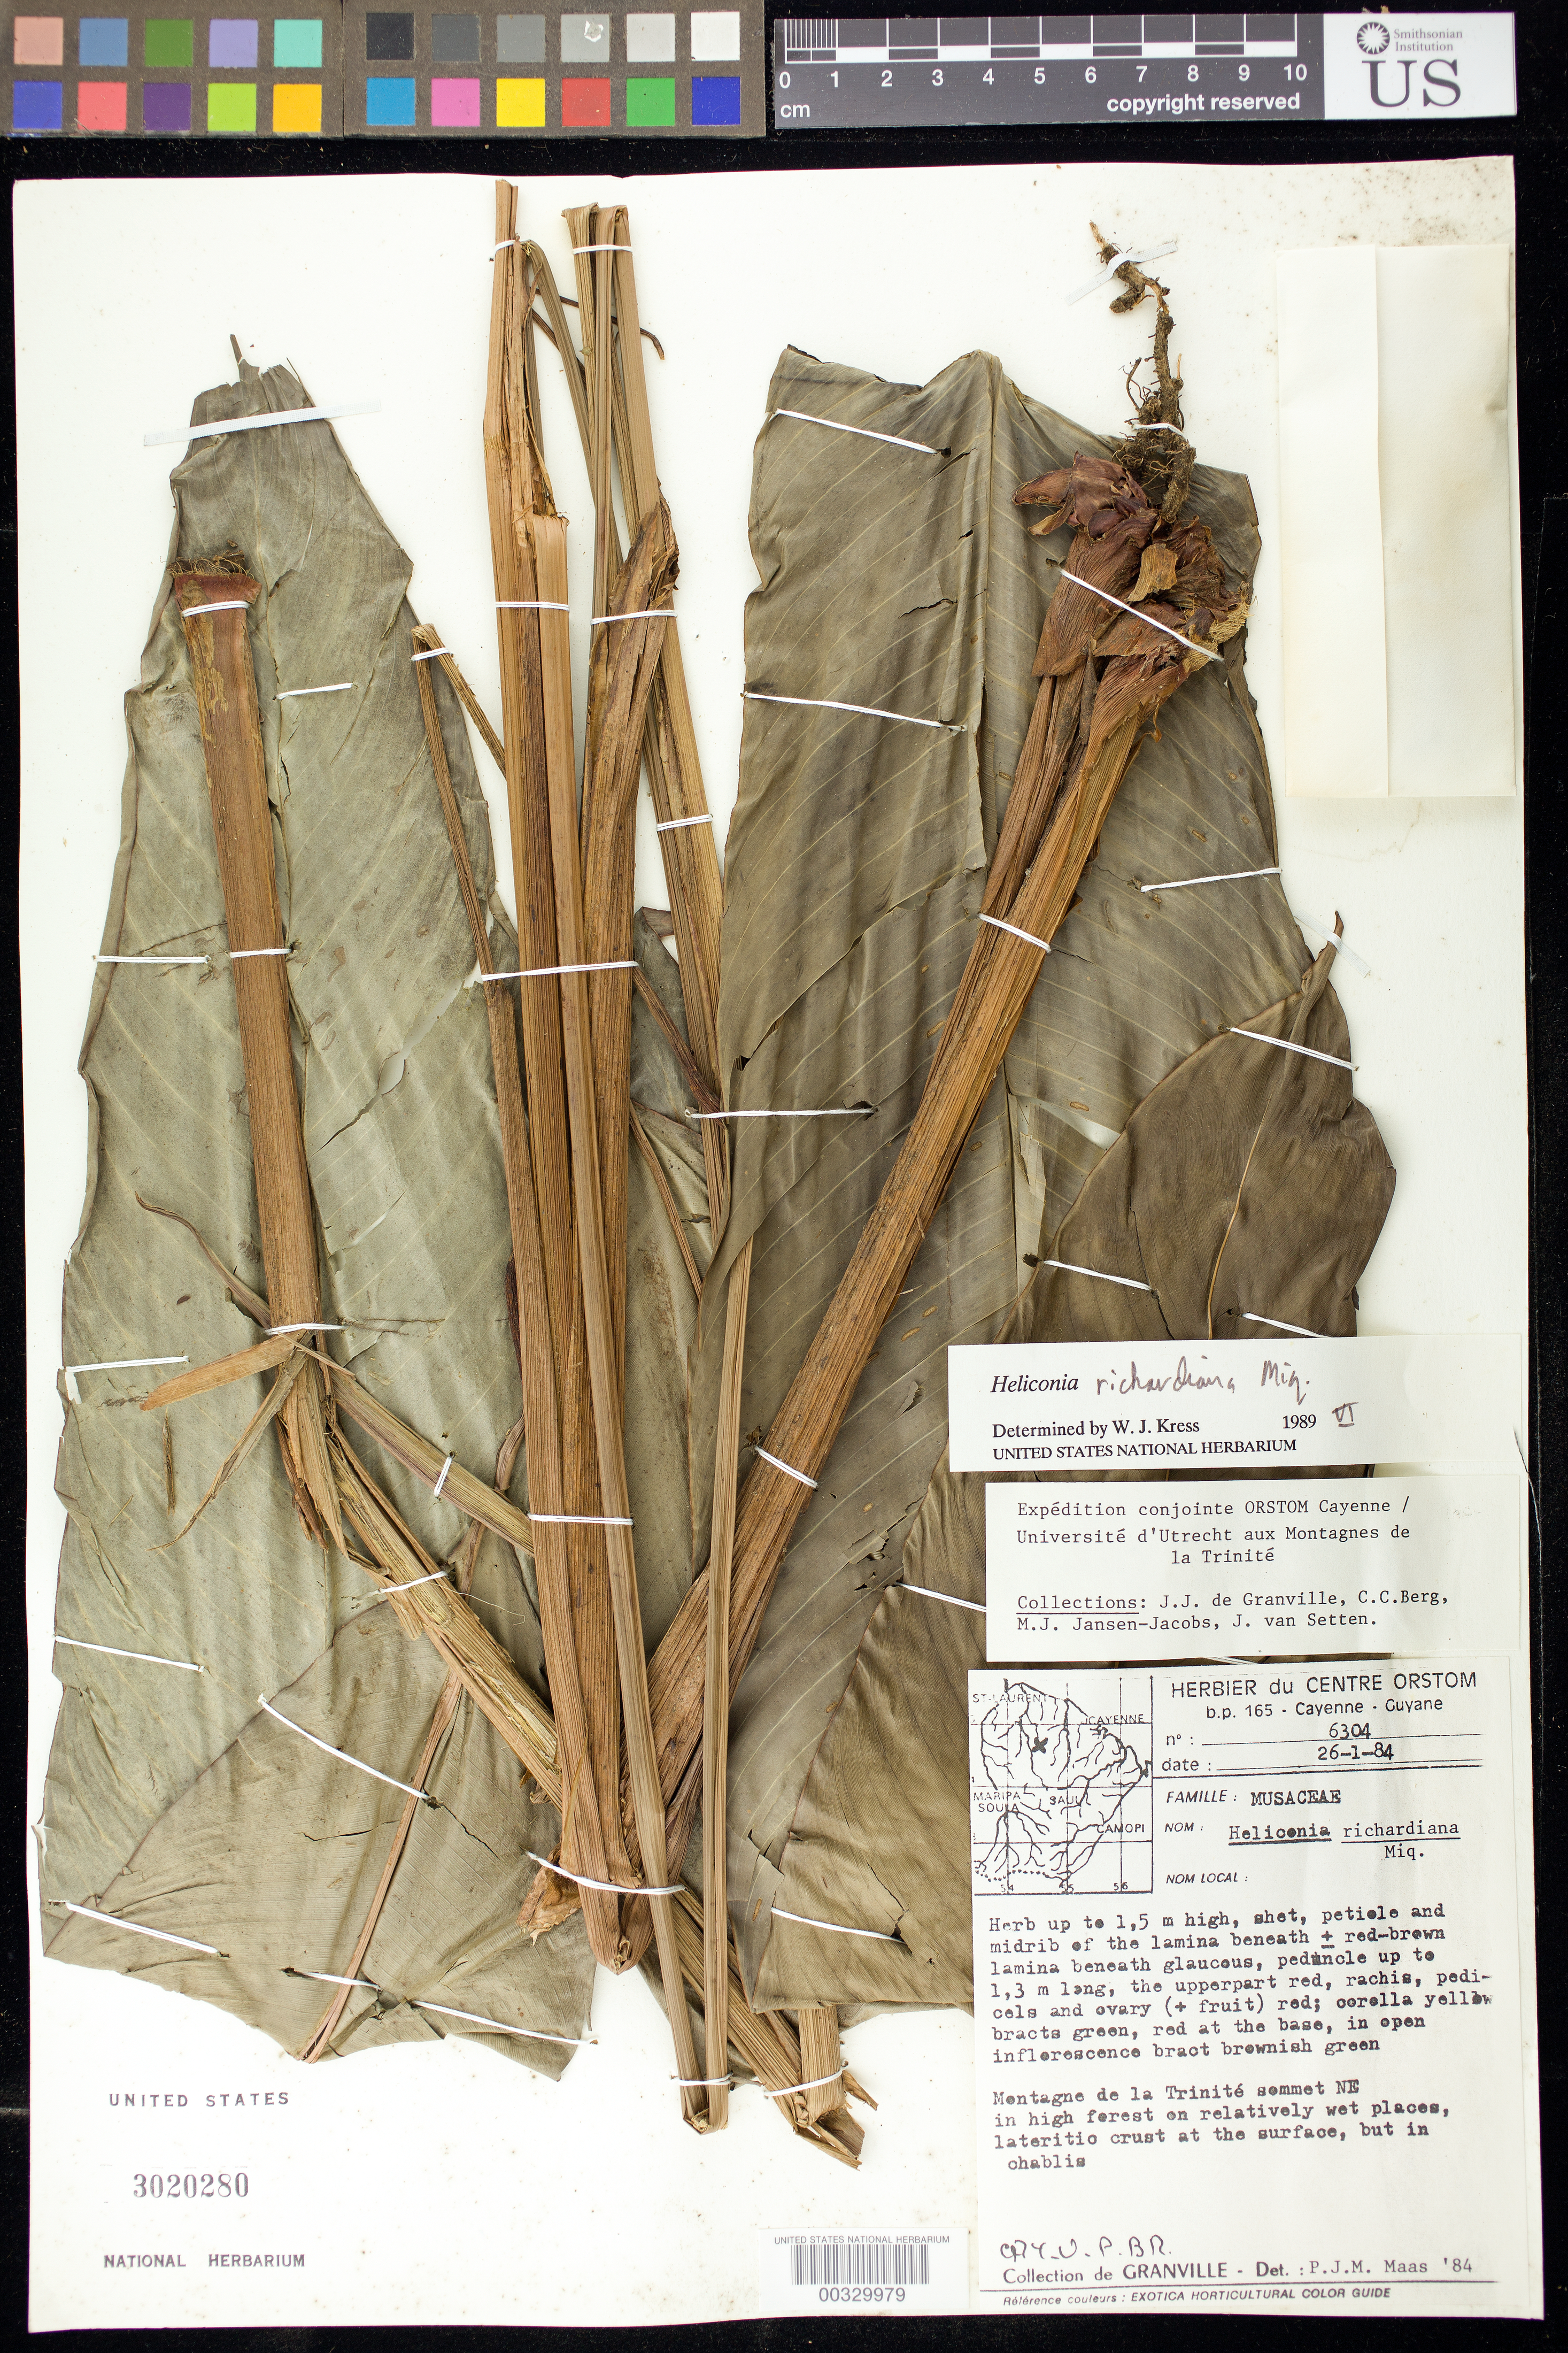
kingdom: Plantae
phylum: Tracheophyta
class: Liliopsida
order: Zingiberales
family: Heliconiaceae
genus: Heliconia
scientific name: Heliconia richardiana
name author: Miq.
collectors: J.-J. de Granville, C. C. Berg, M. J. Jansen-Jacobs & J. van Setten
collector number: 6304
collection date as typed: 26 Jan 1984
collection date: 1984-01-26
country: French Guiana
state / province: Cayenne / Saint-Laurent-du-Maroni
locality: Montagne de la trinite summit ne. [in former inini arrondissement.]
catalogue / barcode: US 3020280